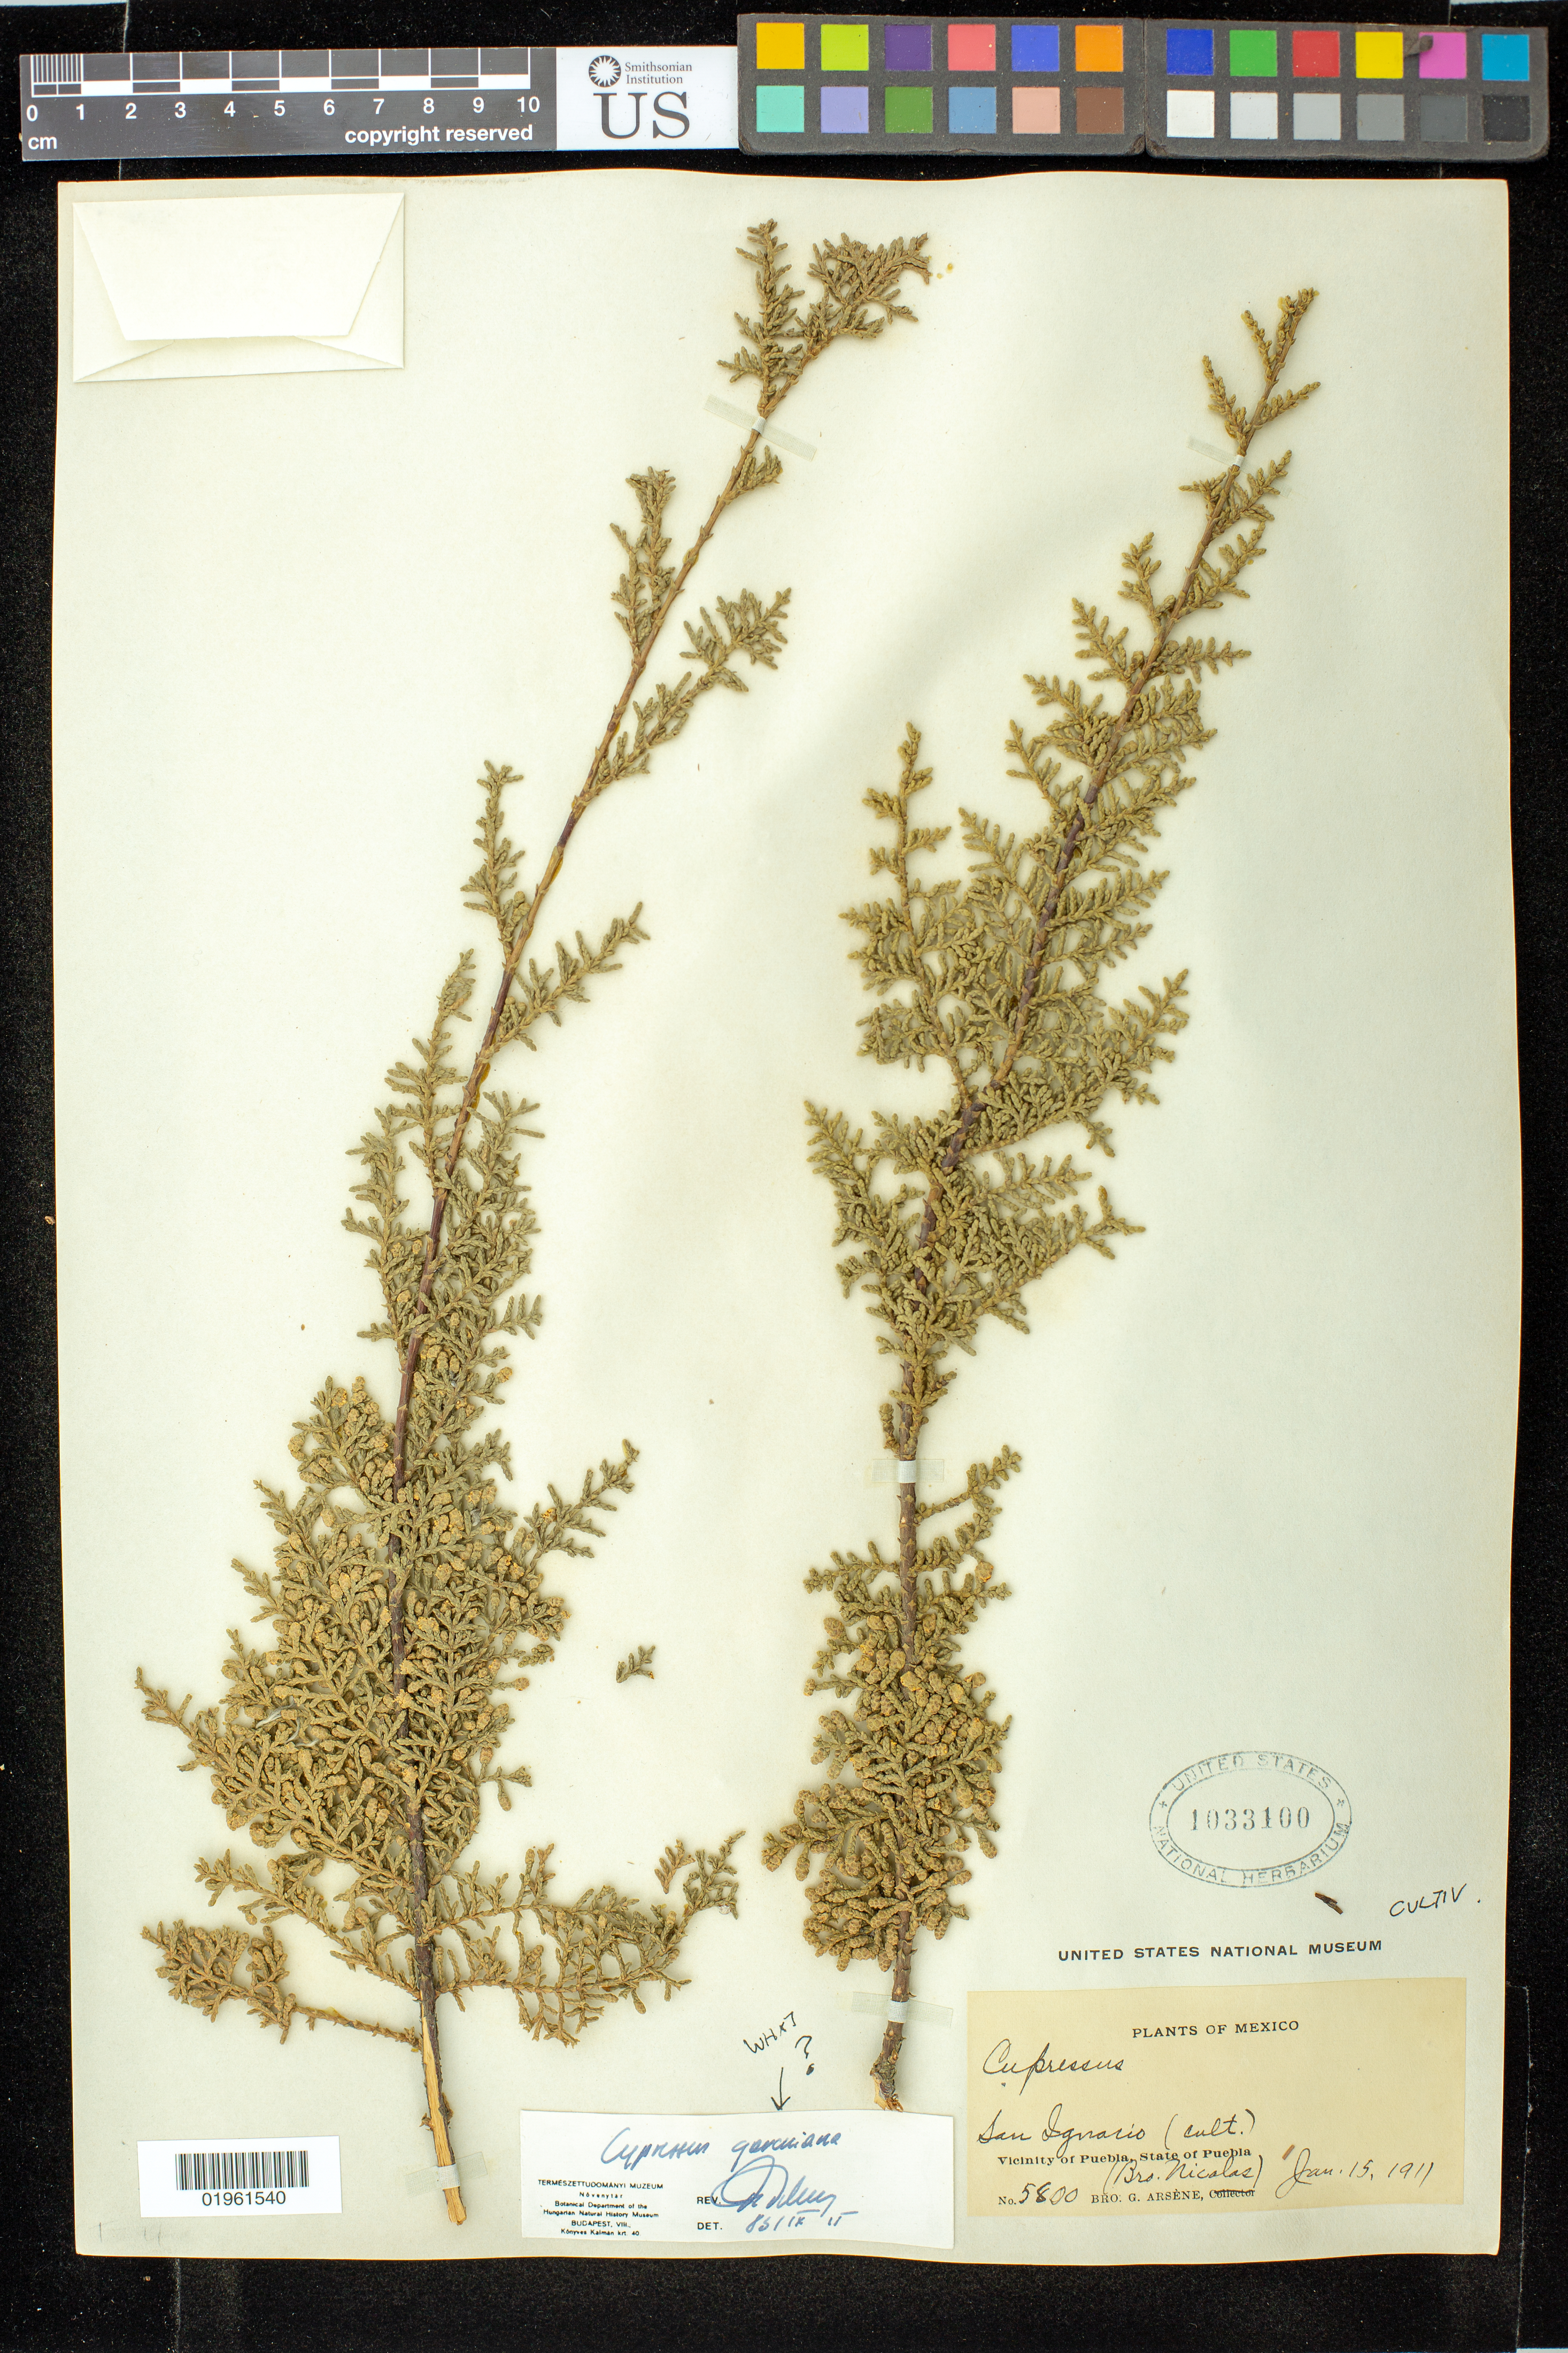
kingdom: Plantae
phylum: Tracheophyta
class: Pinopsida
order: Pinales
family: Cupressaceae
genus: Hesperocyparis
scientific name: Hesperocyparis goveniana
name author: (Gordon) Bartel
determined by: (US) Smithsonian Institution - National Museum of Natural History - Department of Botany (UNITED STATES)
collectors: Bro. G. Arsène & Bro. Nicolas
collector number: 5800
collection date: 1911-01-15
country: Mexico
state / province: Puebla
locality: San Ignacio. Vicinity of Puebla, State of Puebla.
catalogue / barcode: US 1033100